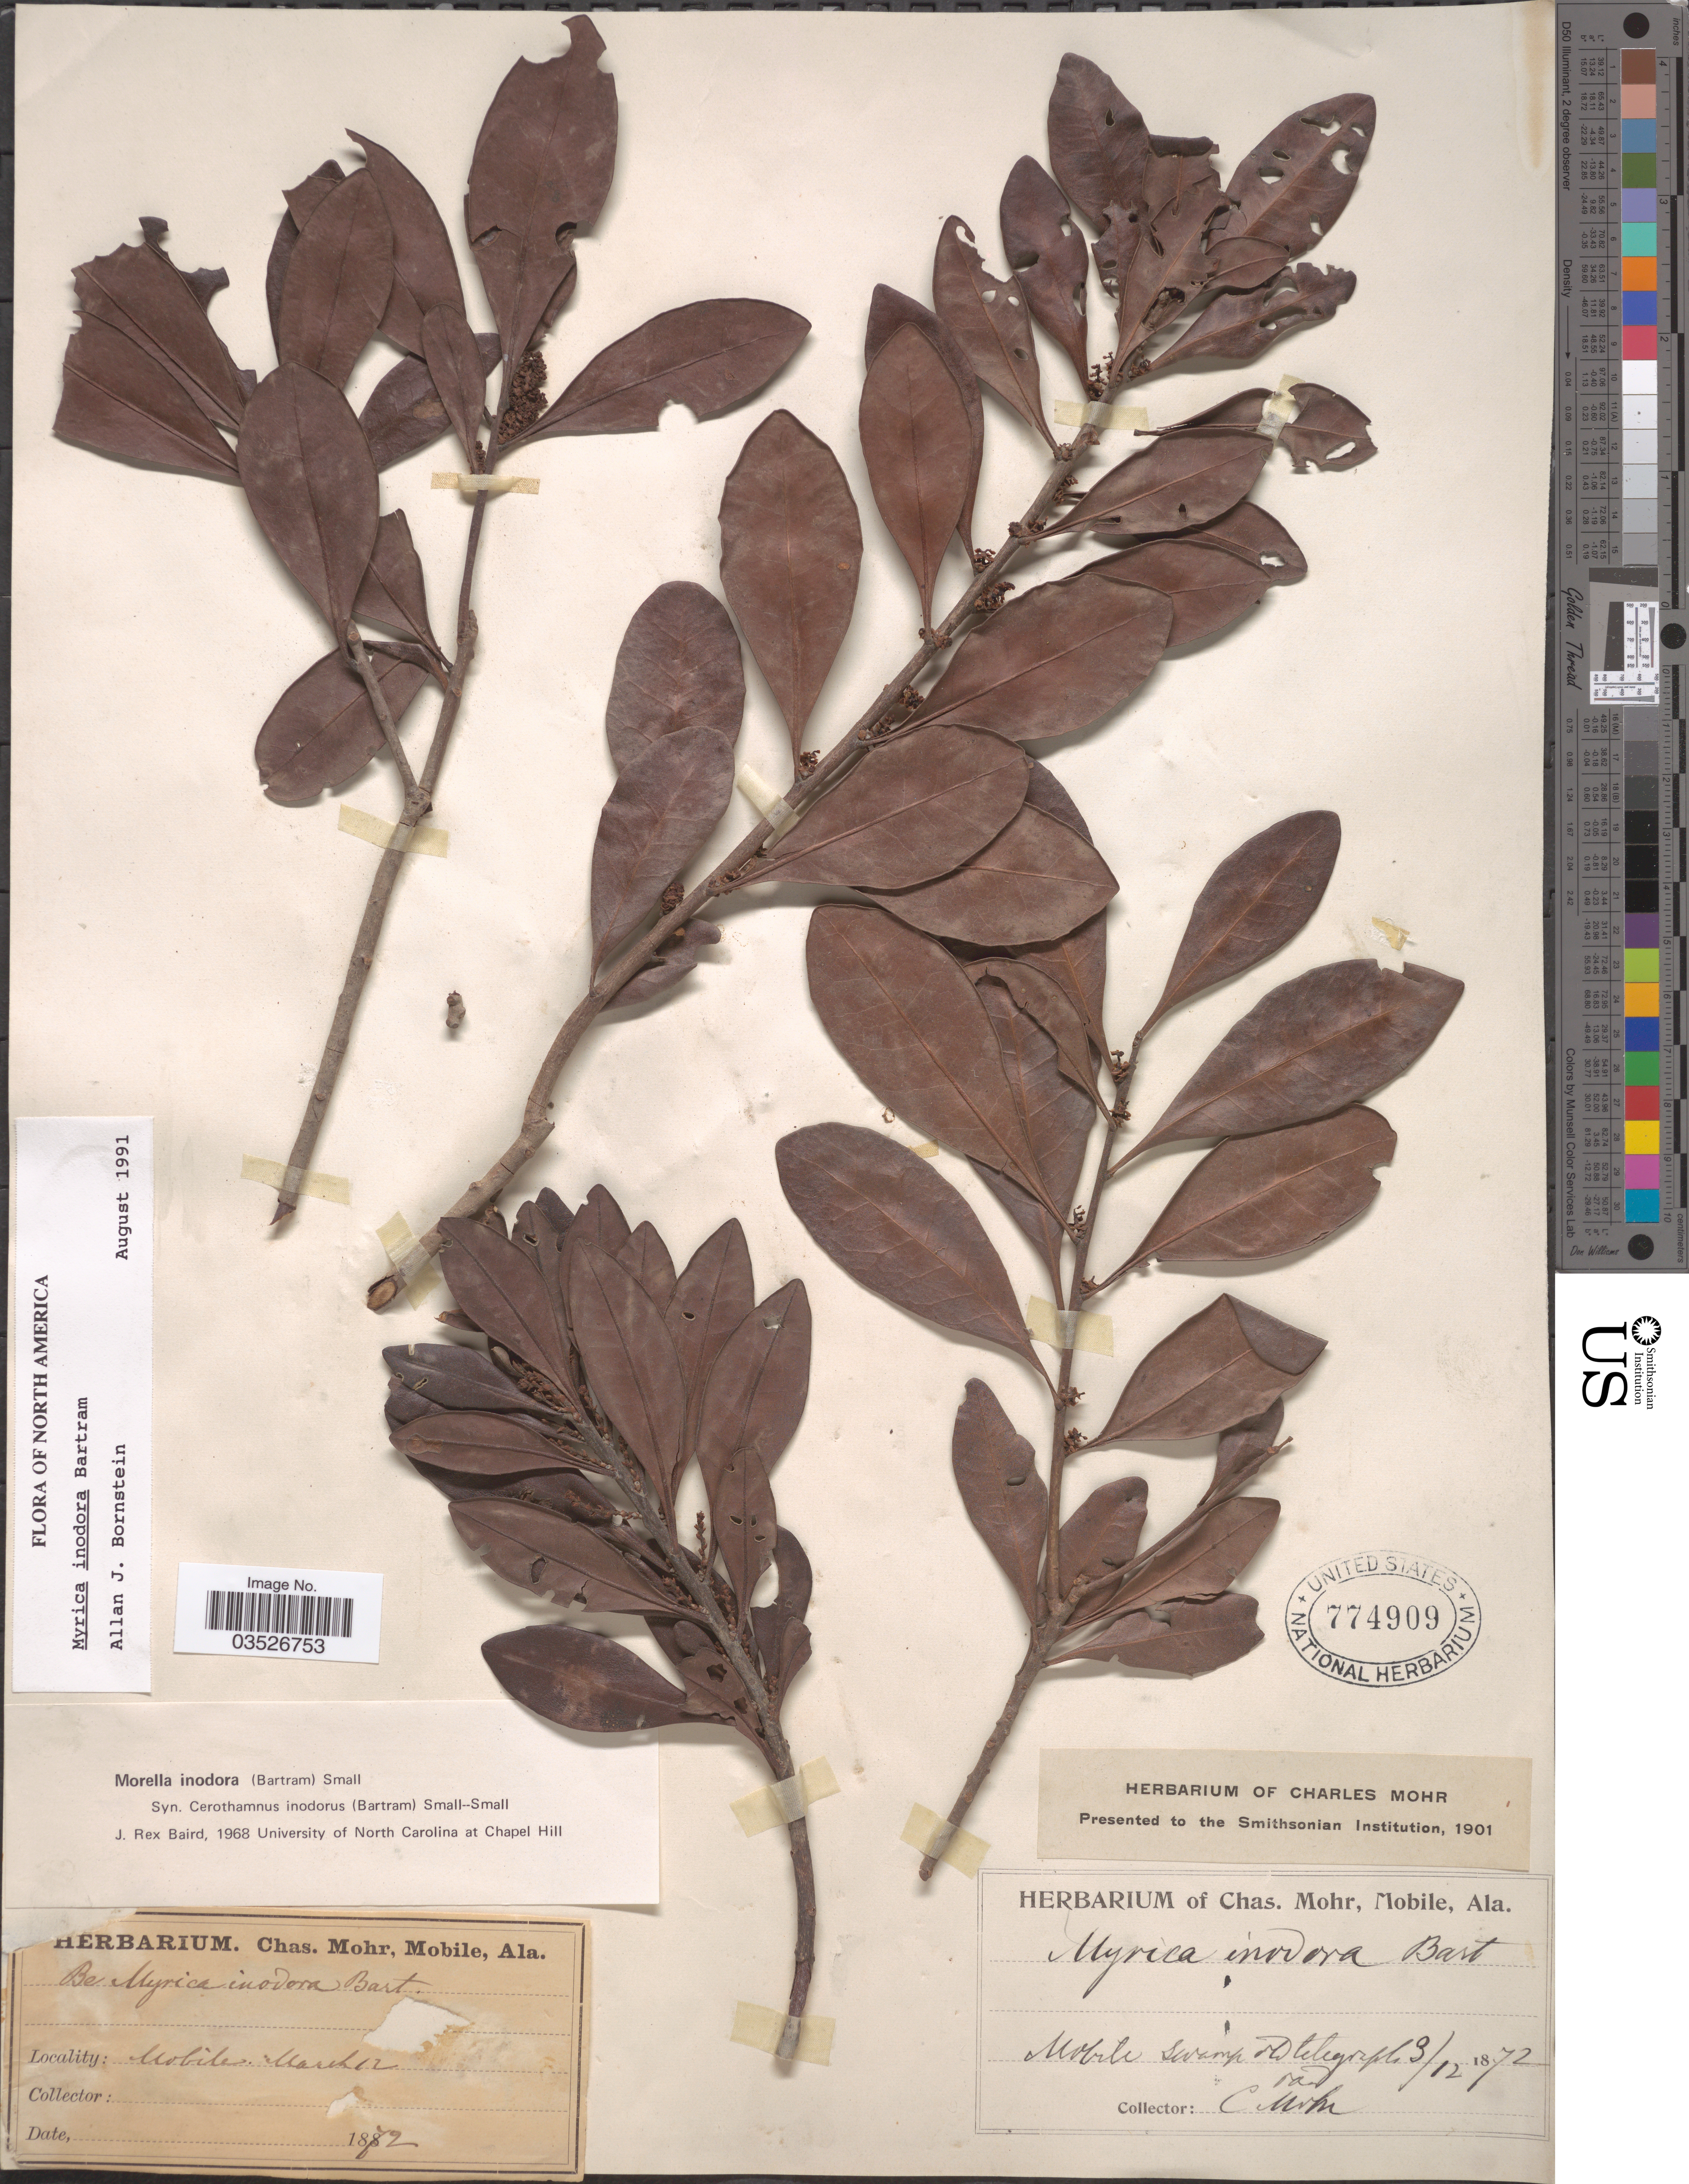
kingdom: Plantae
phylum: Tracheophyta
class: Magnoliopsida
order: Fagales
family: Myricaceae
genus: Morella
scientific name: Morella inodora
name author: (W. Bartram) Small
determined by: Baird, James Rex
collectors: Mohr, C. T. (herbarium)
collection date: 1872-03-12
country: United States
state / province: Alabama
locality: Mobile swamp old telegraph road.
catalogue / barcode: US 774909